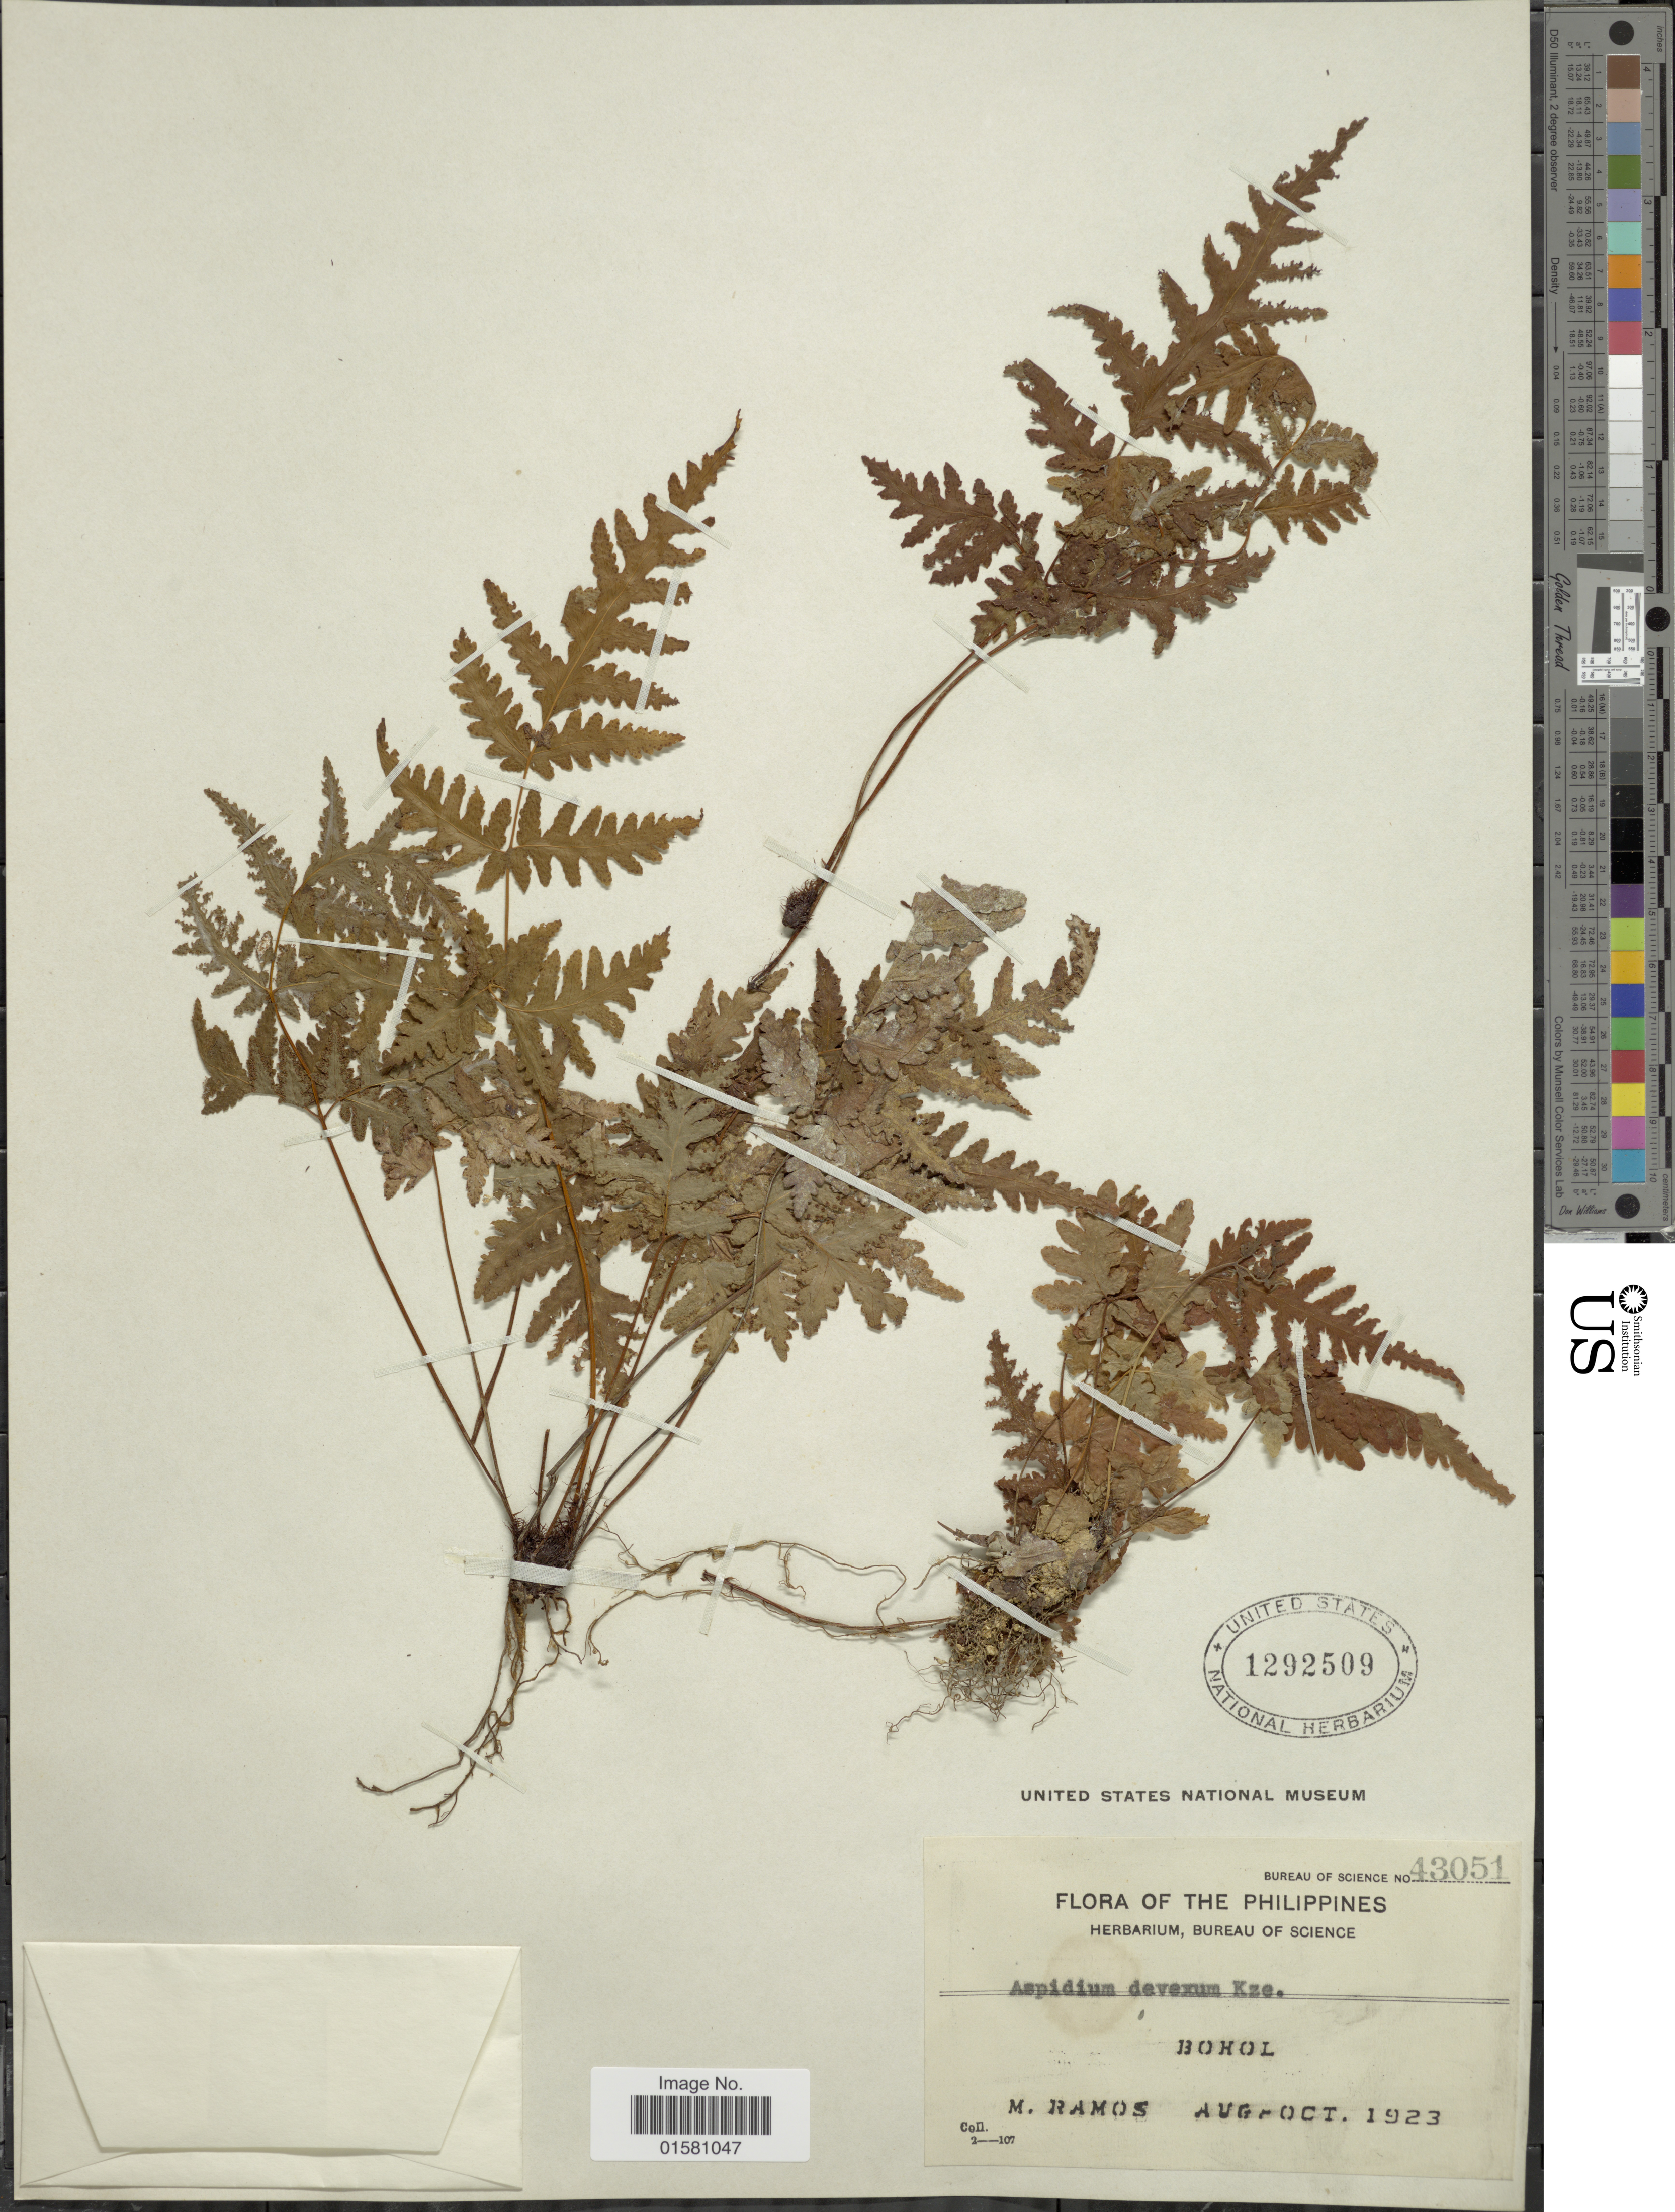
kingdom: Plantae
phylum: Tracheophyta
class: Polypodiopsida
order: Polypodiales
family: Tectariaceae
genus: Tectaria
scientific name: Tectaria devexa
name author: (Kunze) Copel.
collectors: M. Ramos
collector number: Bureau of Science 43051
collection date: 1923-08/1923-10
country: Philippines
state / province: Central Visayas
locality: Bohol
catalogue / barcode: US 1292509